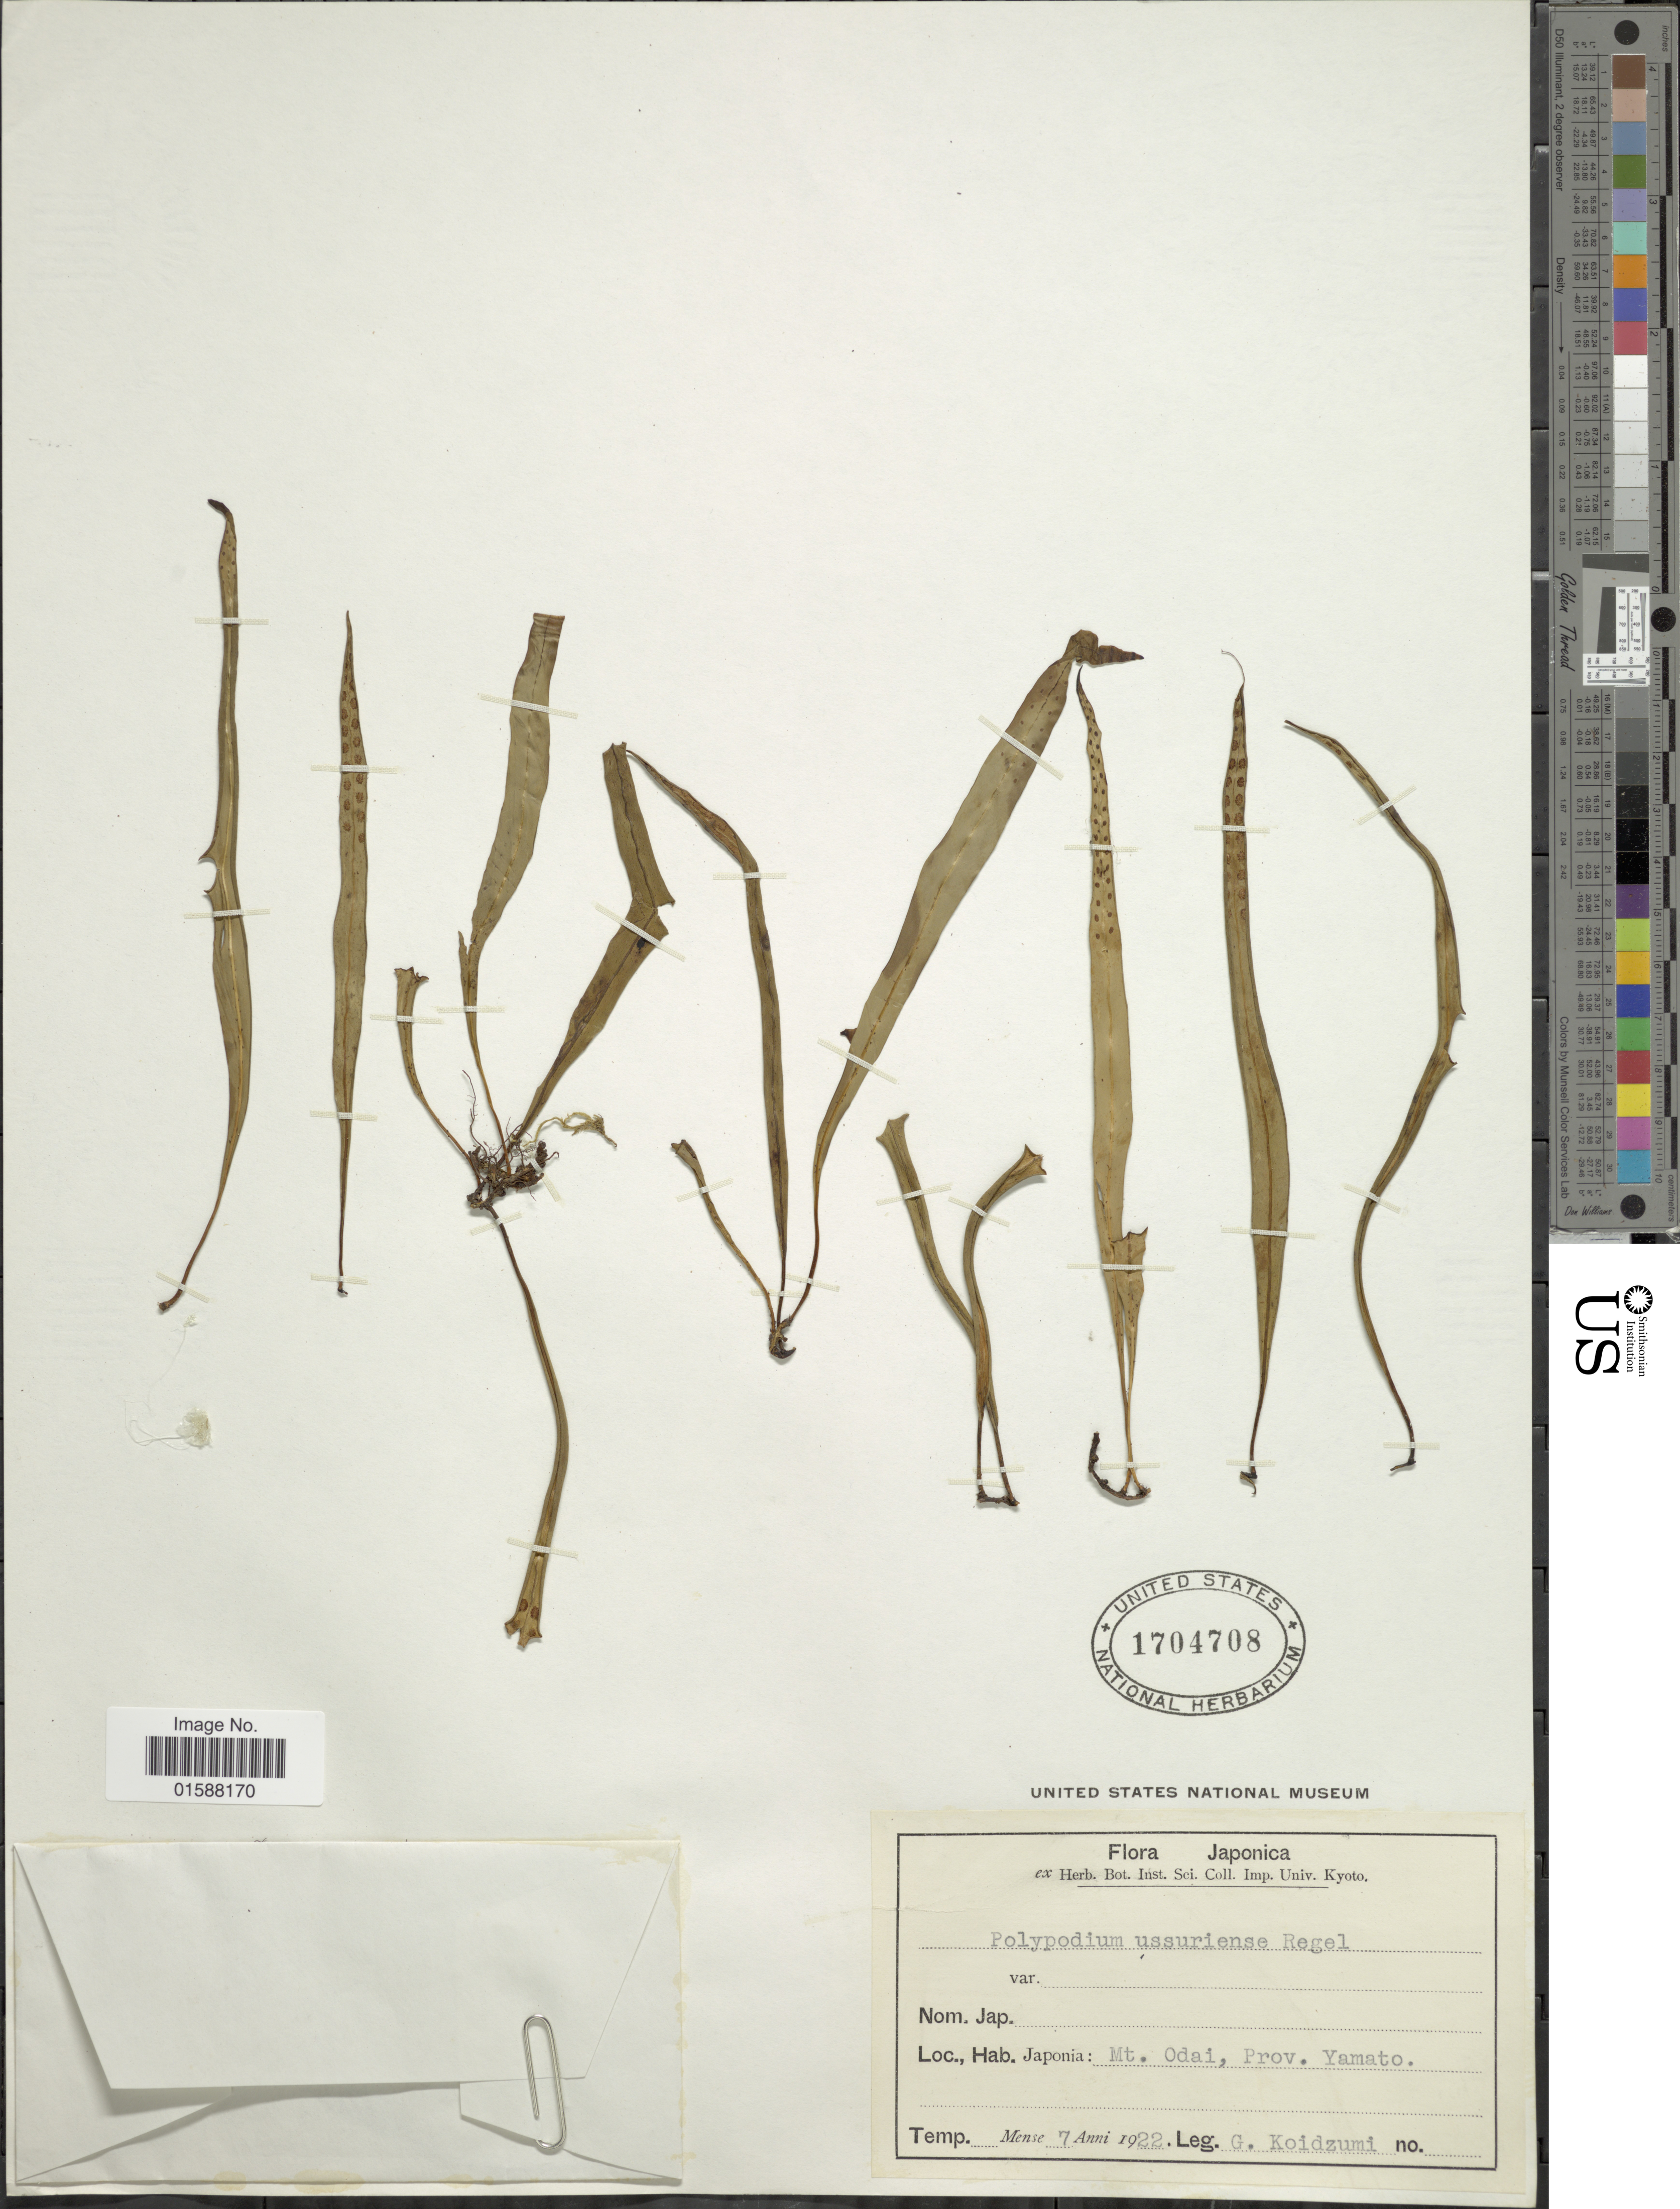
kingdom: Plantae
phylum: Tracheophyta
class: Polypodiopsida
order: Polypodiales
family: Polypodiaceae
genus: Lepisorus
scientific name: Lepisorus ussuriensis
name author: (Regel & Mack.) Ching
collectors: G. Koidzumi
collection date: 1922-07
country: Japan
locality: Mt. Odai, Prov. Yamato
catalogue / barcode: US 1704708